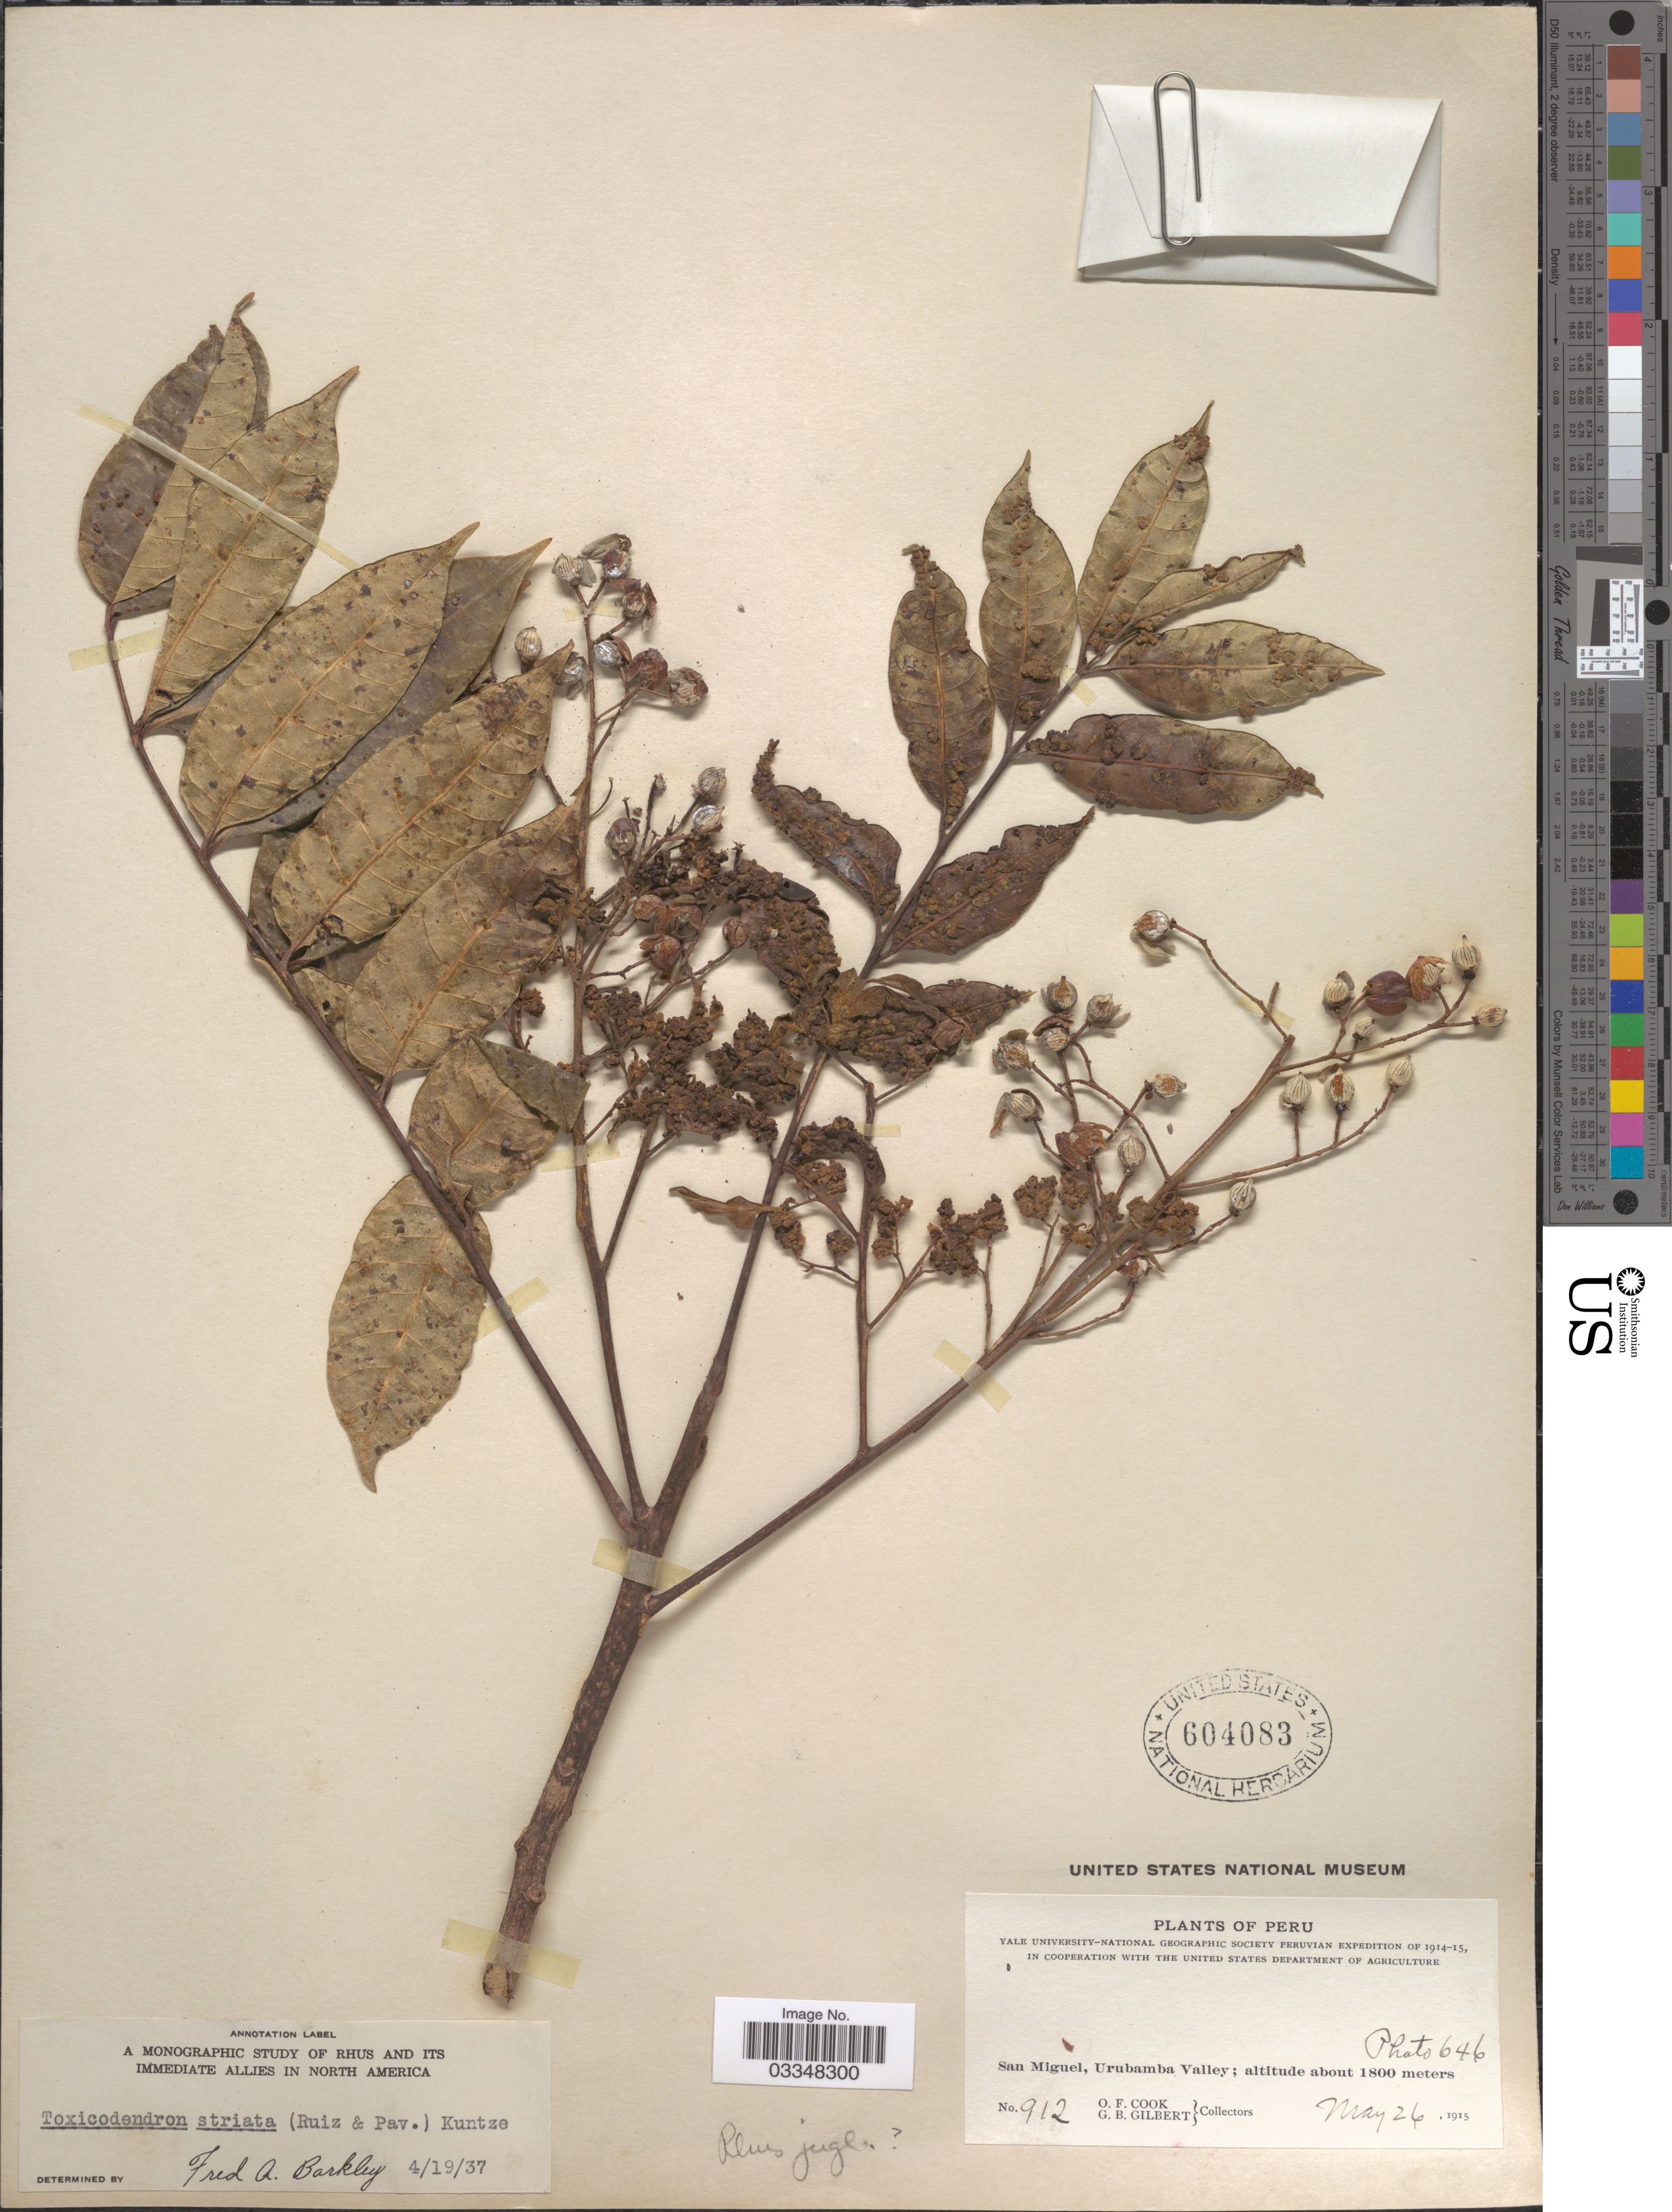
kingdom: Plantae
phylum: Tracheophyta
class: Magnoliopsida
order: Sapindales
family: Anacardiaceae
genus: Toxicodendron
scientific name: Toxicodendron striatum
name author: (Ruiz & Pav.) Kuntze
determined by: Mitchell, John D.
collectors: O. F. Cook & G. B. Gilbert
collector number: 912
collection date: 1915-05-26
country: Peru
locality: San Miguel, Urubamba Valley.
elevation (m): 1800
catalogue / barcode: US 604083